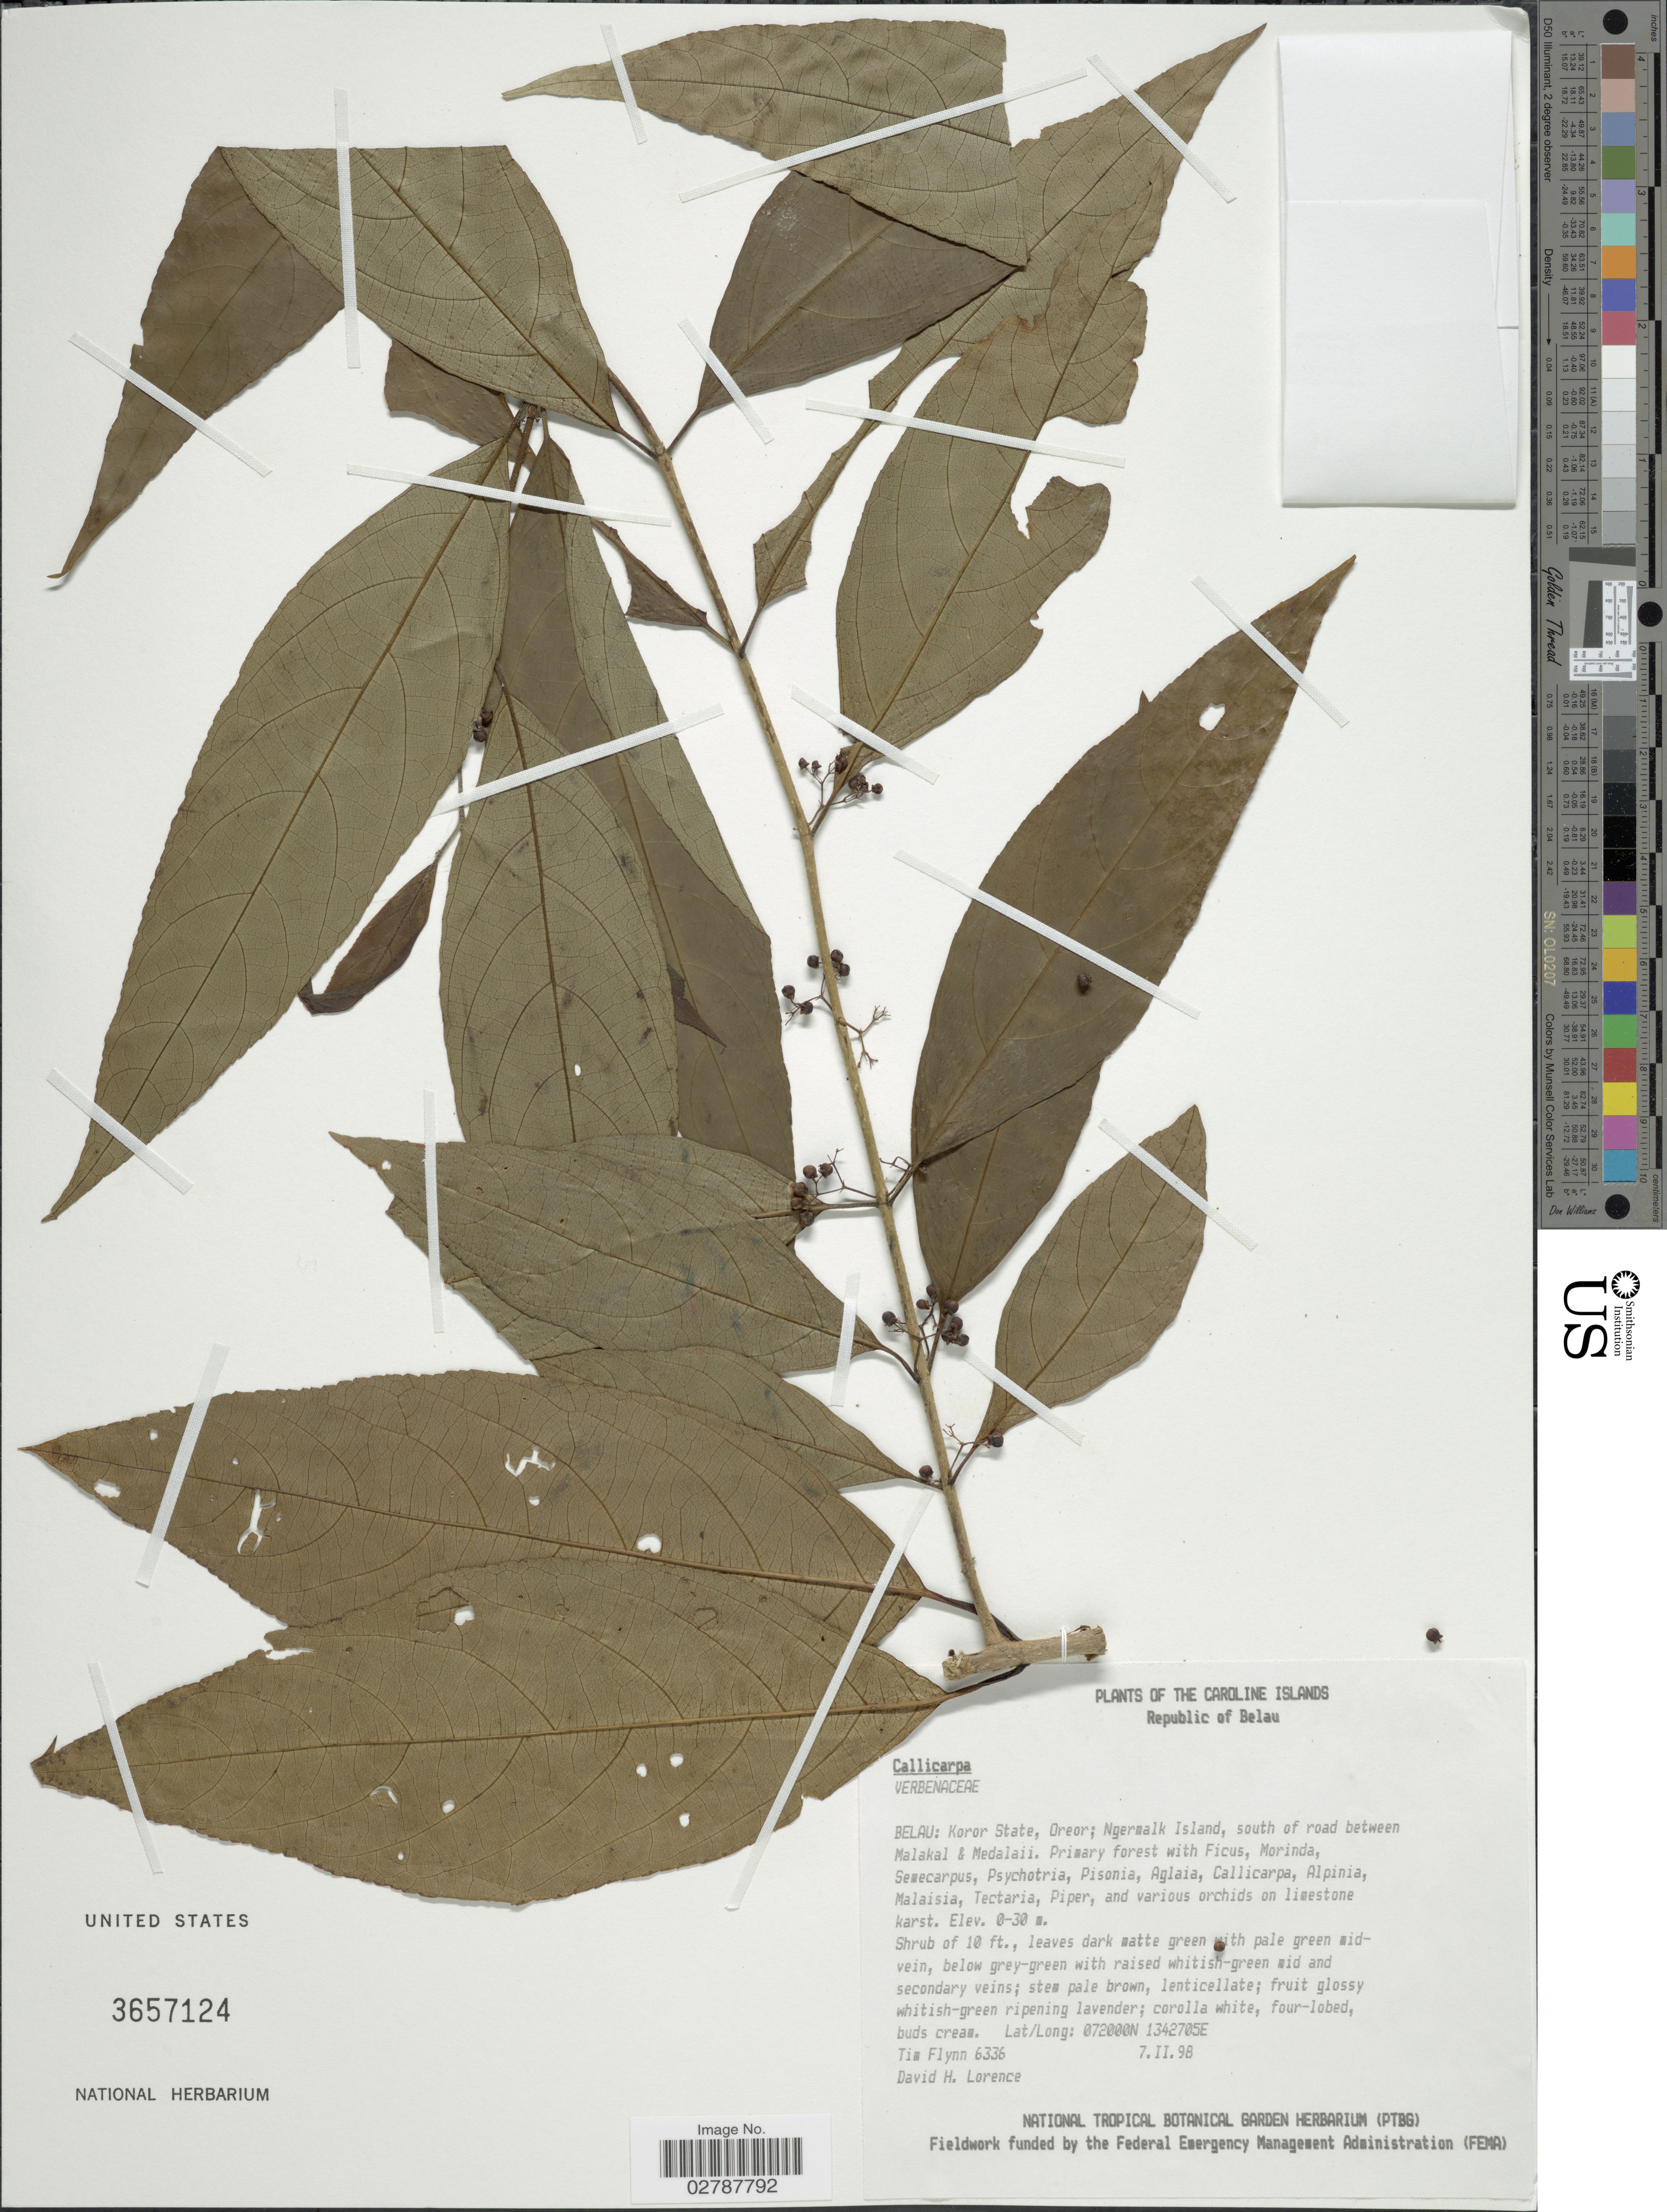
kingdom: Plantae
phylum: Tracheophyta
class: Magnoliopsida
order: Lamiales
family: Lamiaceae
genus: Callicarpa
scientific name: Callicarpa sp.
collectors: T. Flynn & D. Lorence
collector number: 6336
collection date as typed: Transcribed d/m/y: 7/2/98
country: Palau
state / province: Koror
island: Ngermalk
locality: The Caroline Islands. Republic of Belau. Koror State, Oreor; Ngermalk Island, south of road between Malakal & Medalaii.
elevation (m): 0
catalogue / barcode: US 3657124